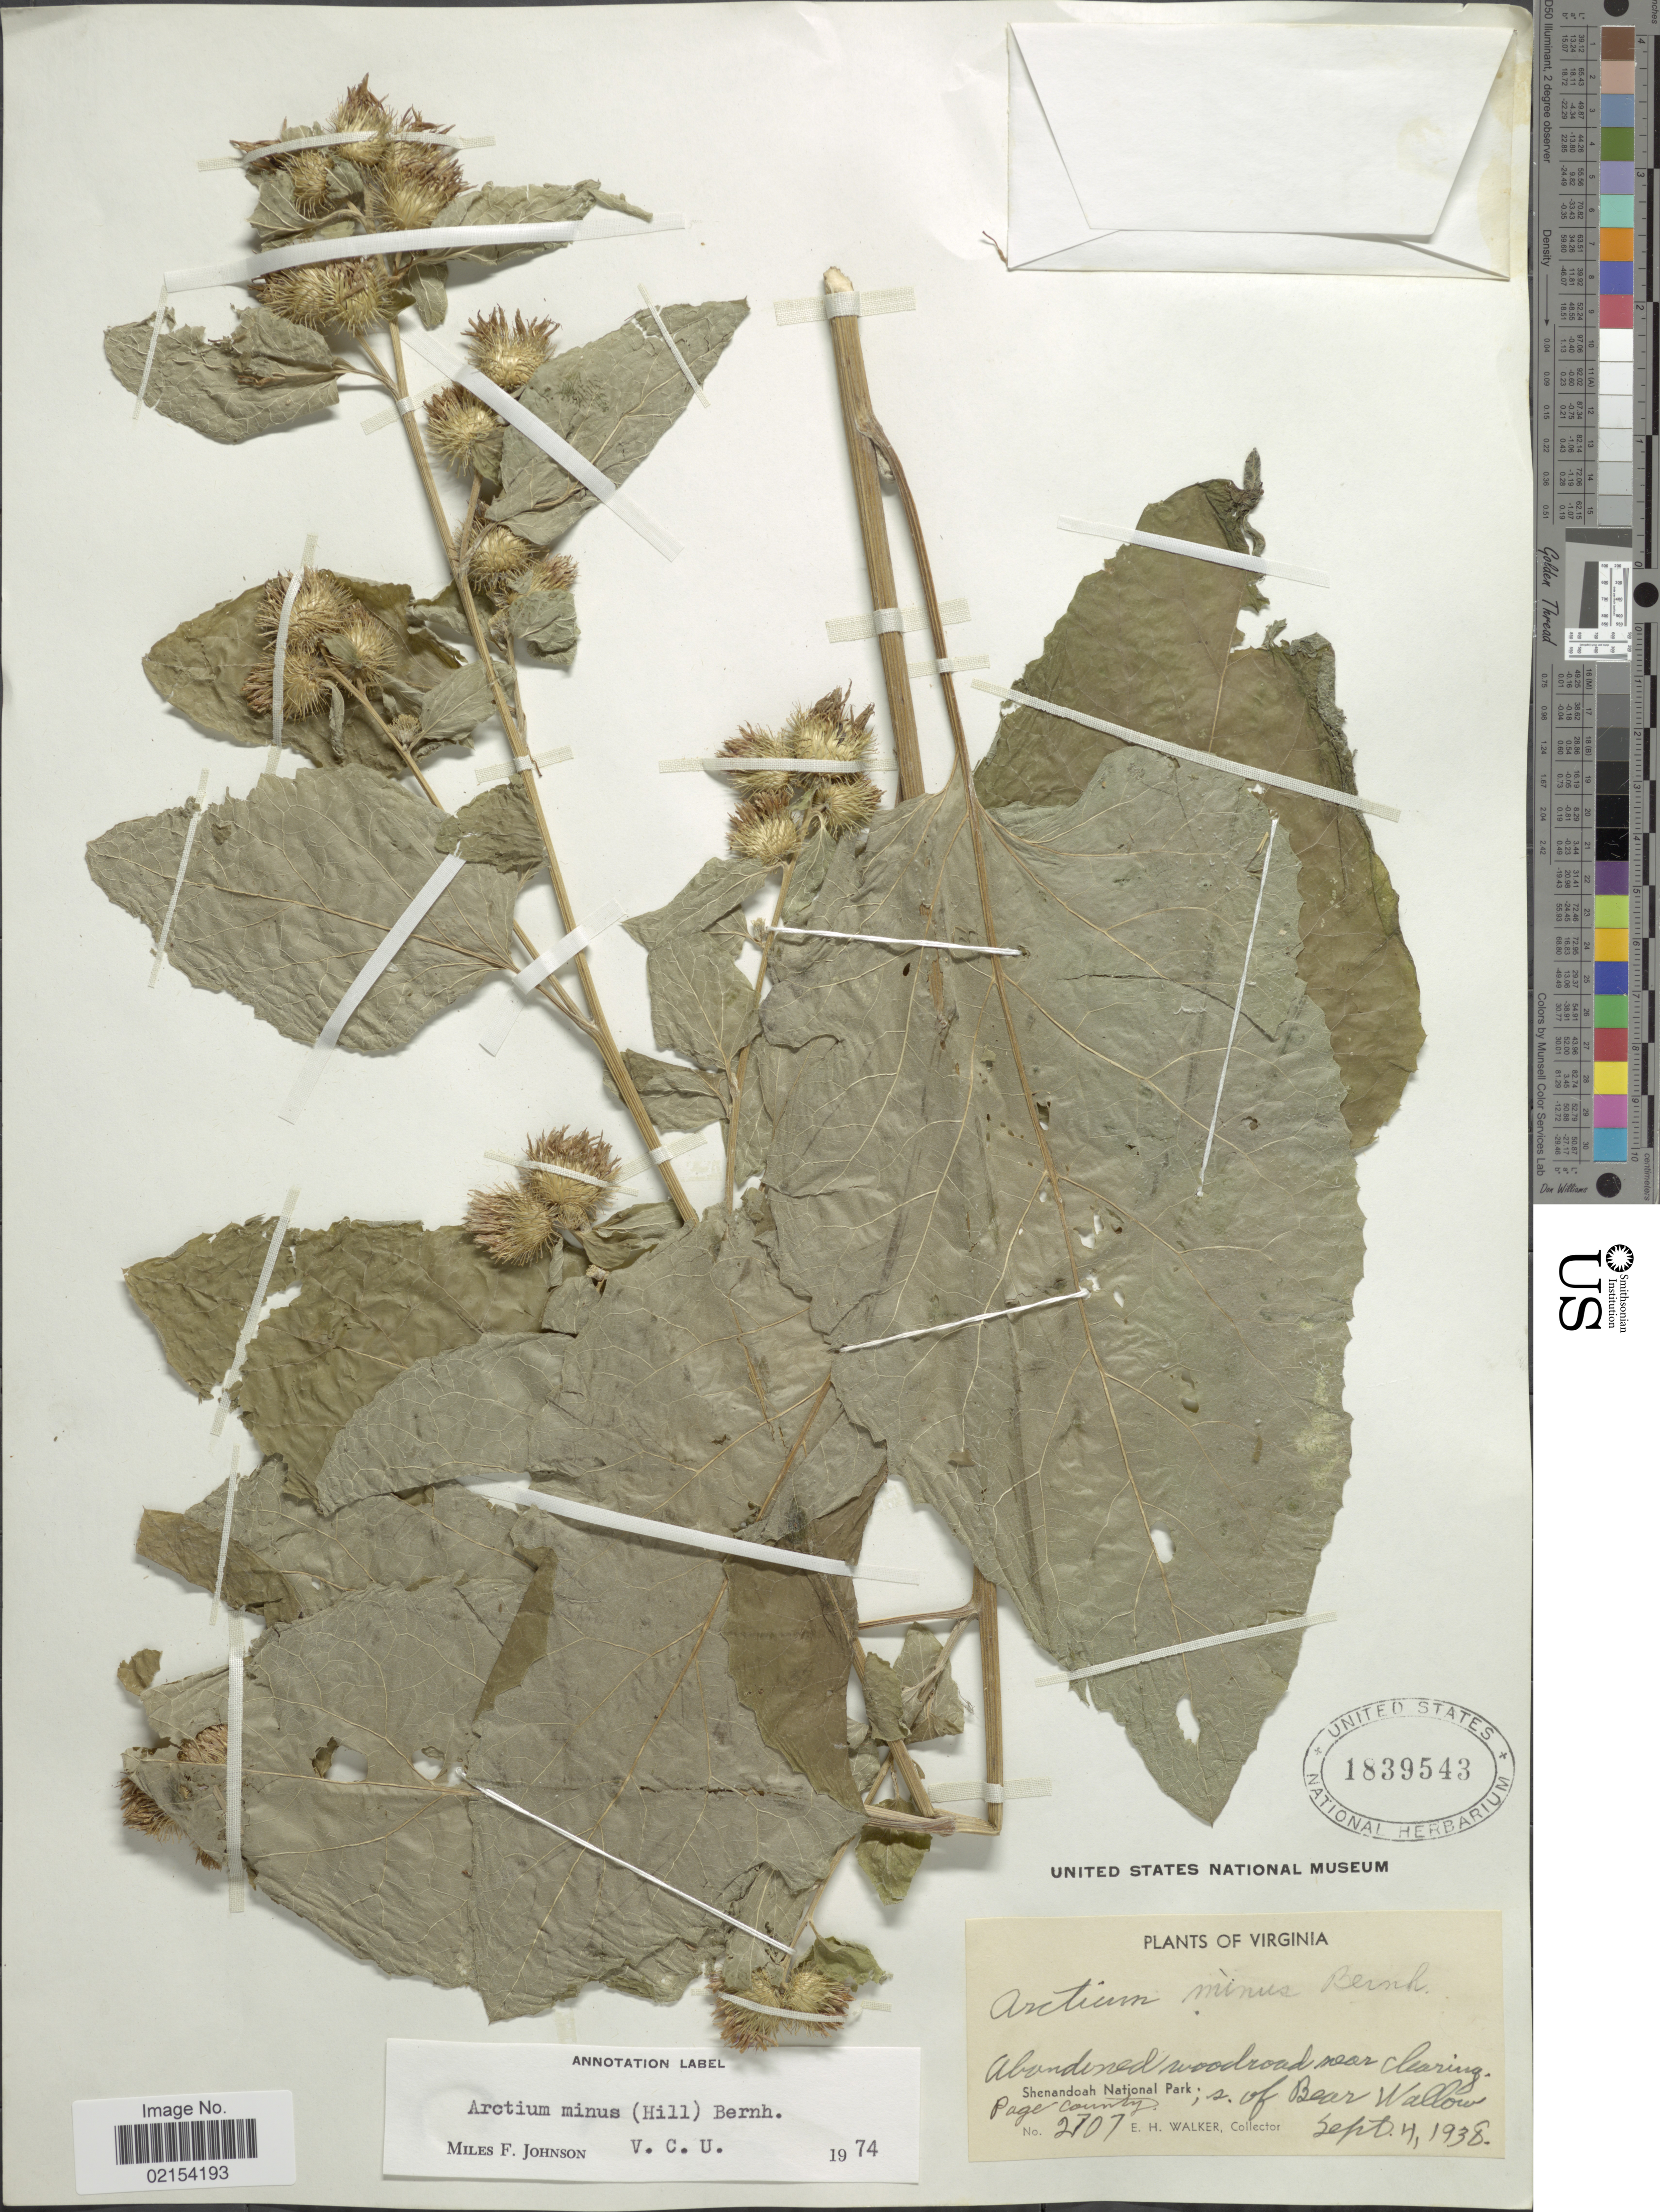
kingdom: Plantae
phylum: Tracheophyta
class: Magnoliopsida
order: Asterales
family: Asteraceae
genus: Arctium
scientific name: Arctium minus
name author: (Hill) Bernh.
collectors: E. H. Walker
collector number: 2707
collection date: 1938-09-04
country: United States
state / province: Virginia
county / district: Page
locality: Shenandoah National Park, road near clearing s. of Bear Wallow. page County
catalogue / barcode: US 1839543